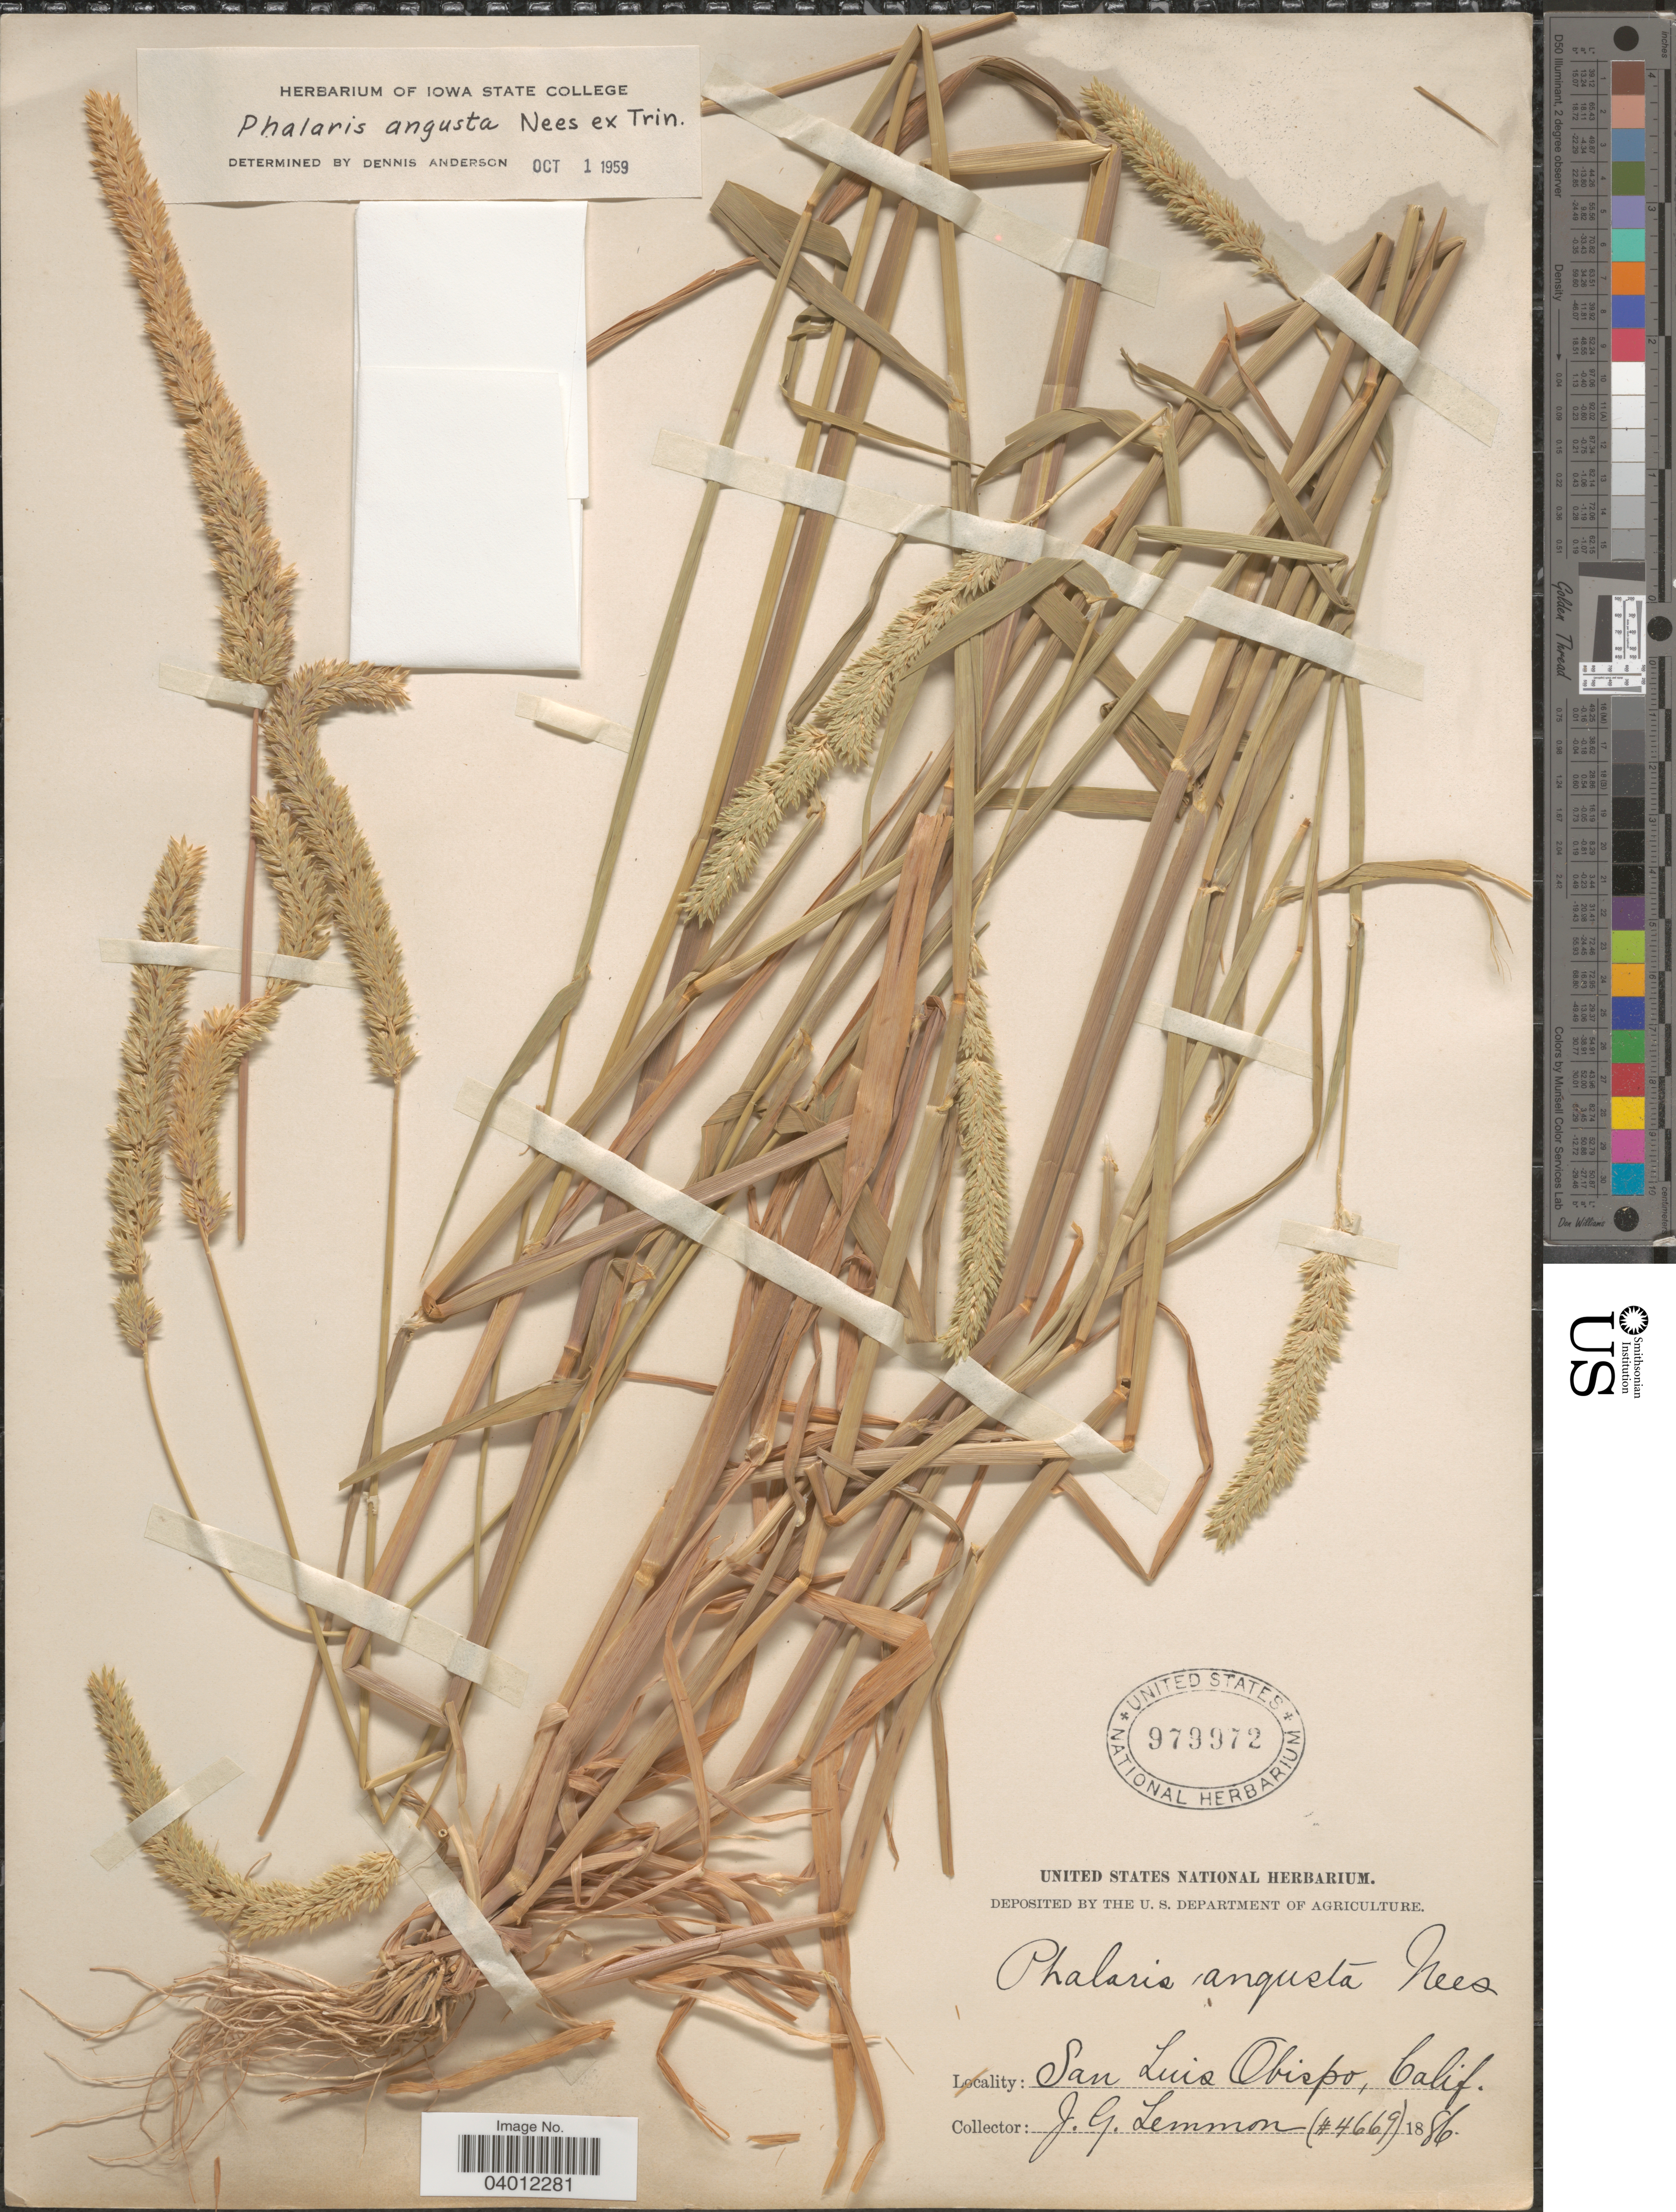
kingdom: Plantae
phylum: Tracheophyta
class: Liliopsida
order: Poales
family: Poaceae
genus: Phalaris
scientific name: Phalaris angusta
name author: Nees ex Trin.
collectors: J. Lemmon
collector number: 4669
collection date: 1886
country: United States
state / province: California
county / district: San Luis Obispo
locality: San Luis Obispo.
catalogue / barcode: US 979972